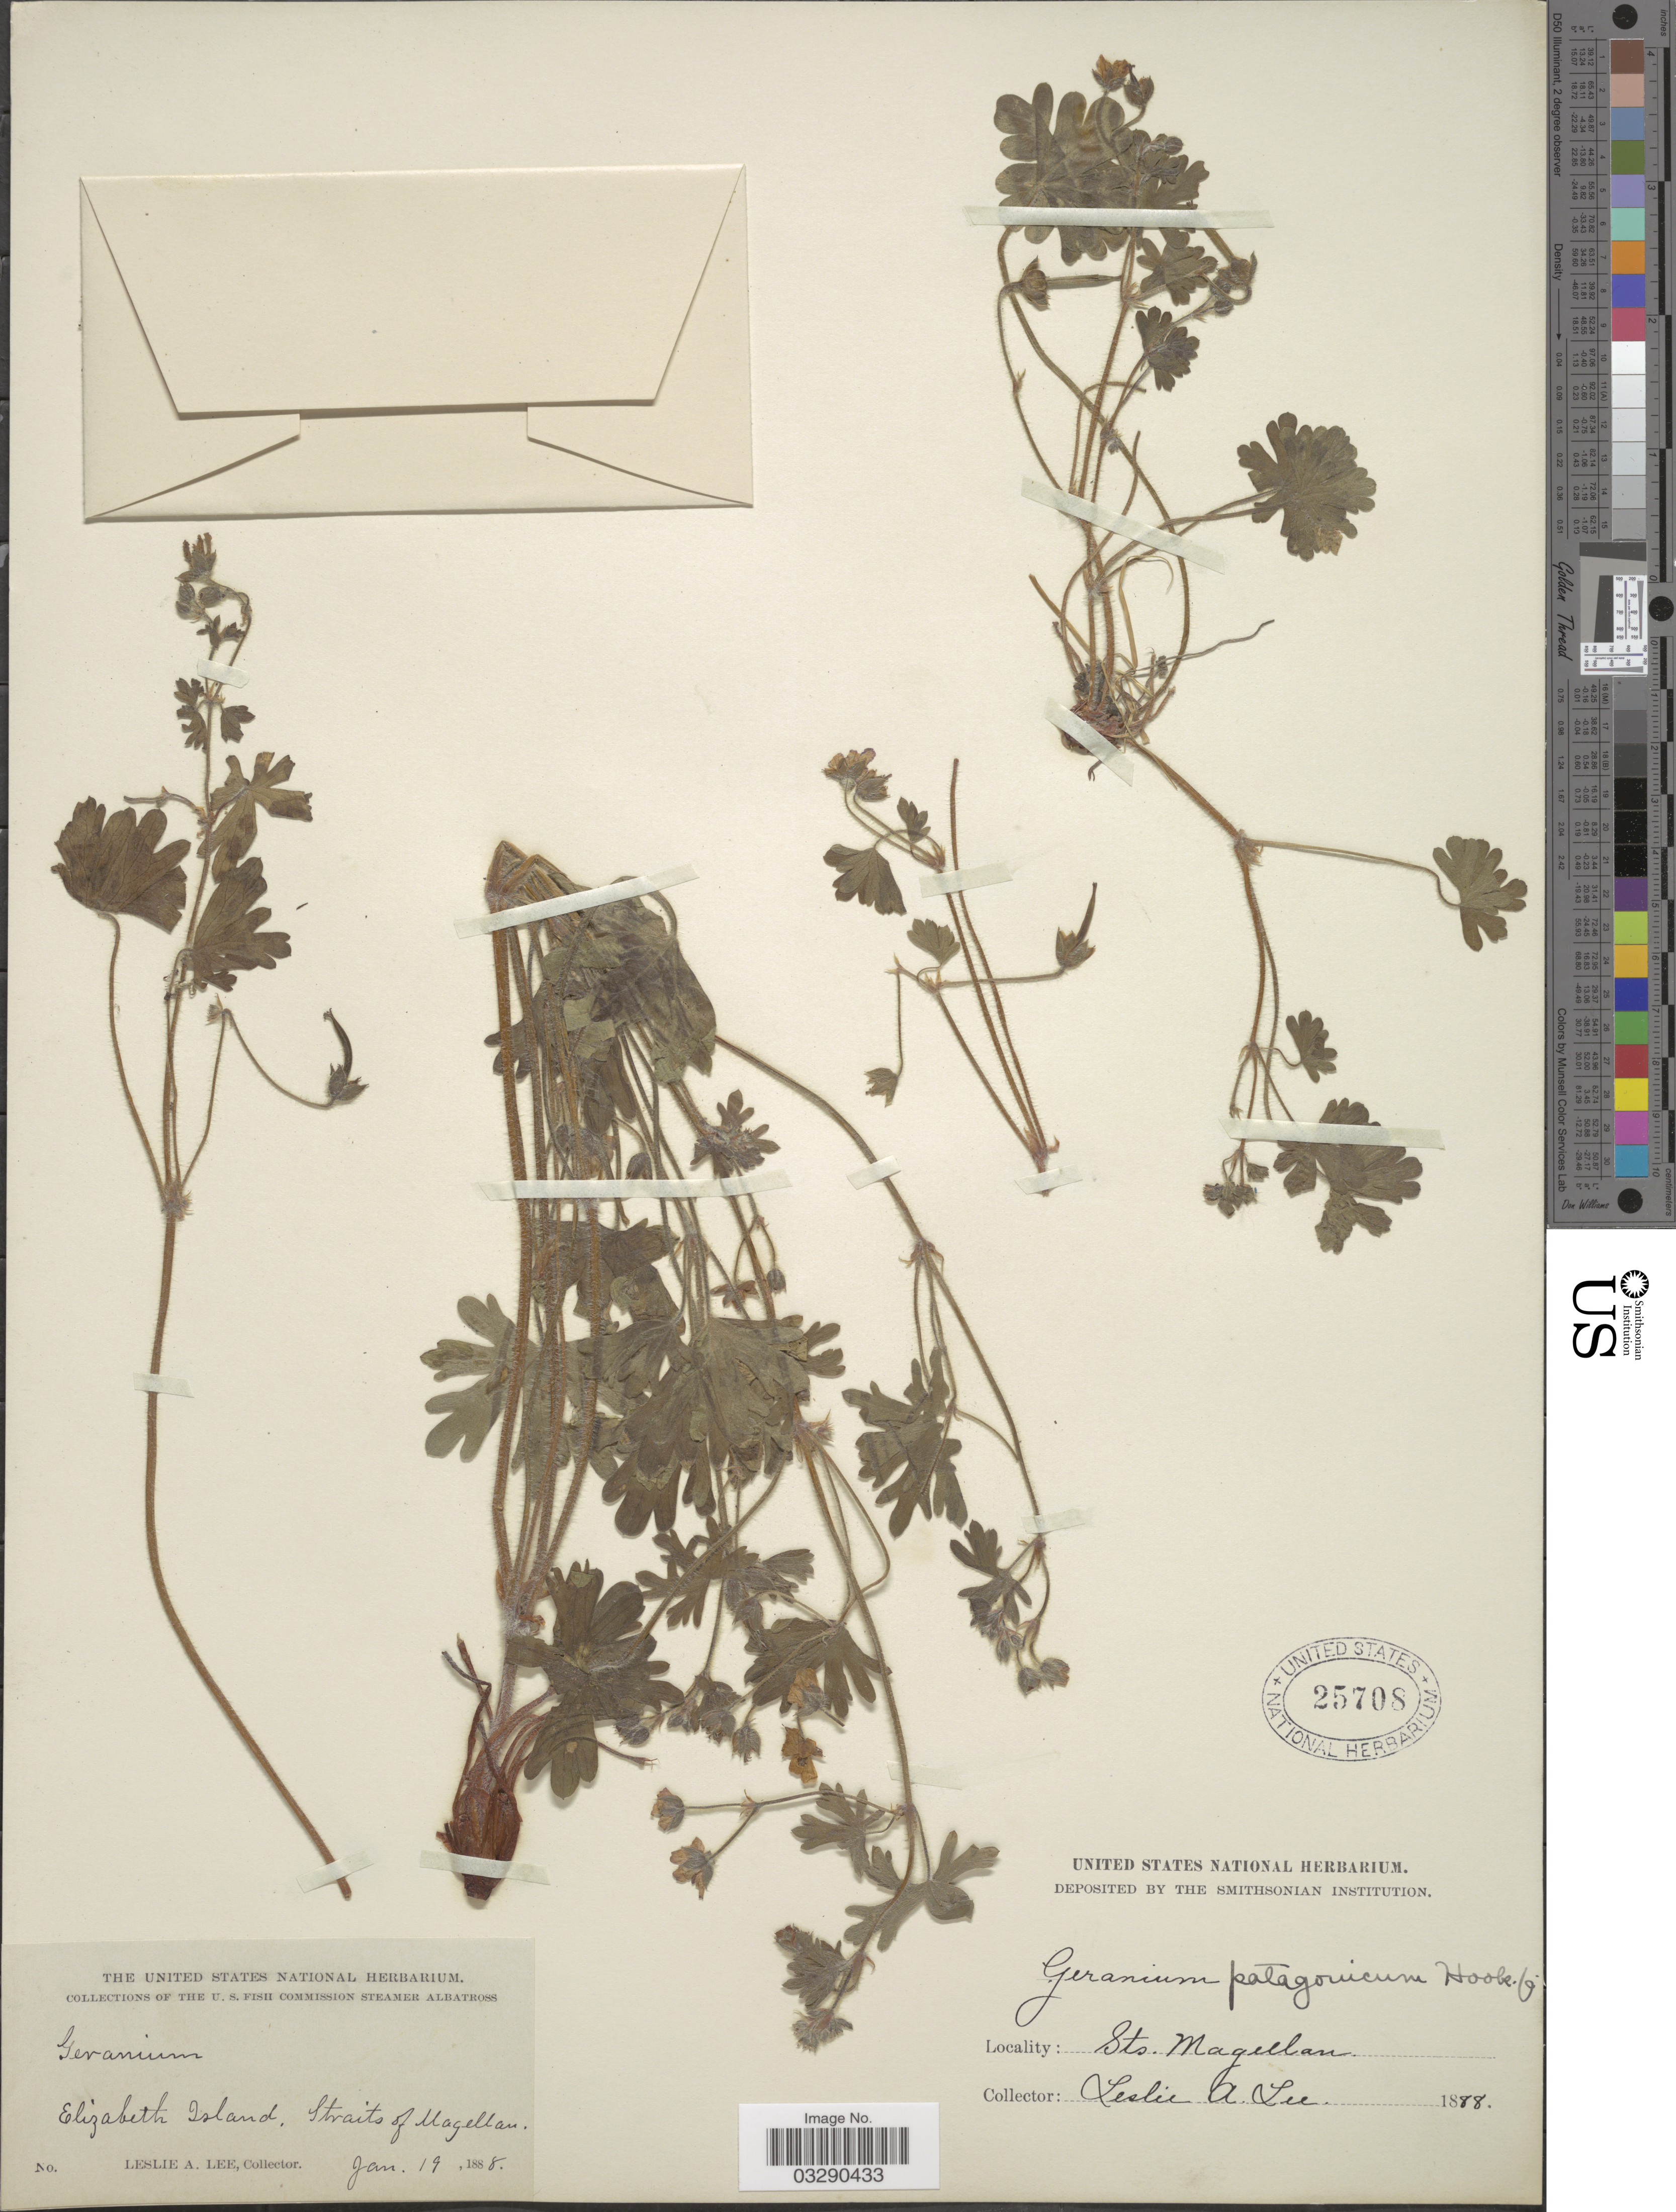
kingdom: Plantae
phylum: Tracheophyta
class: Magnoliopsida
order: Geraniales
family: Geraniaceae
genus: Geranium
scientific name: Geranium sp.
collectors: L. Lee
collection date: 1888-01-19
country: Chile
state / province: Magallanes y de la Antártica Chilena (XII)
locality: Elizabeth Island, Straits of Magellan.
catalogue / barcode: US 25708